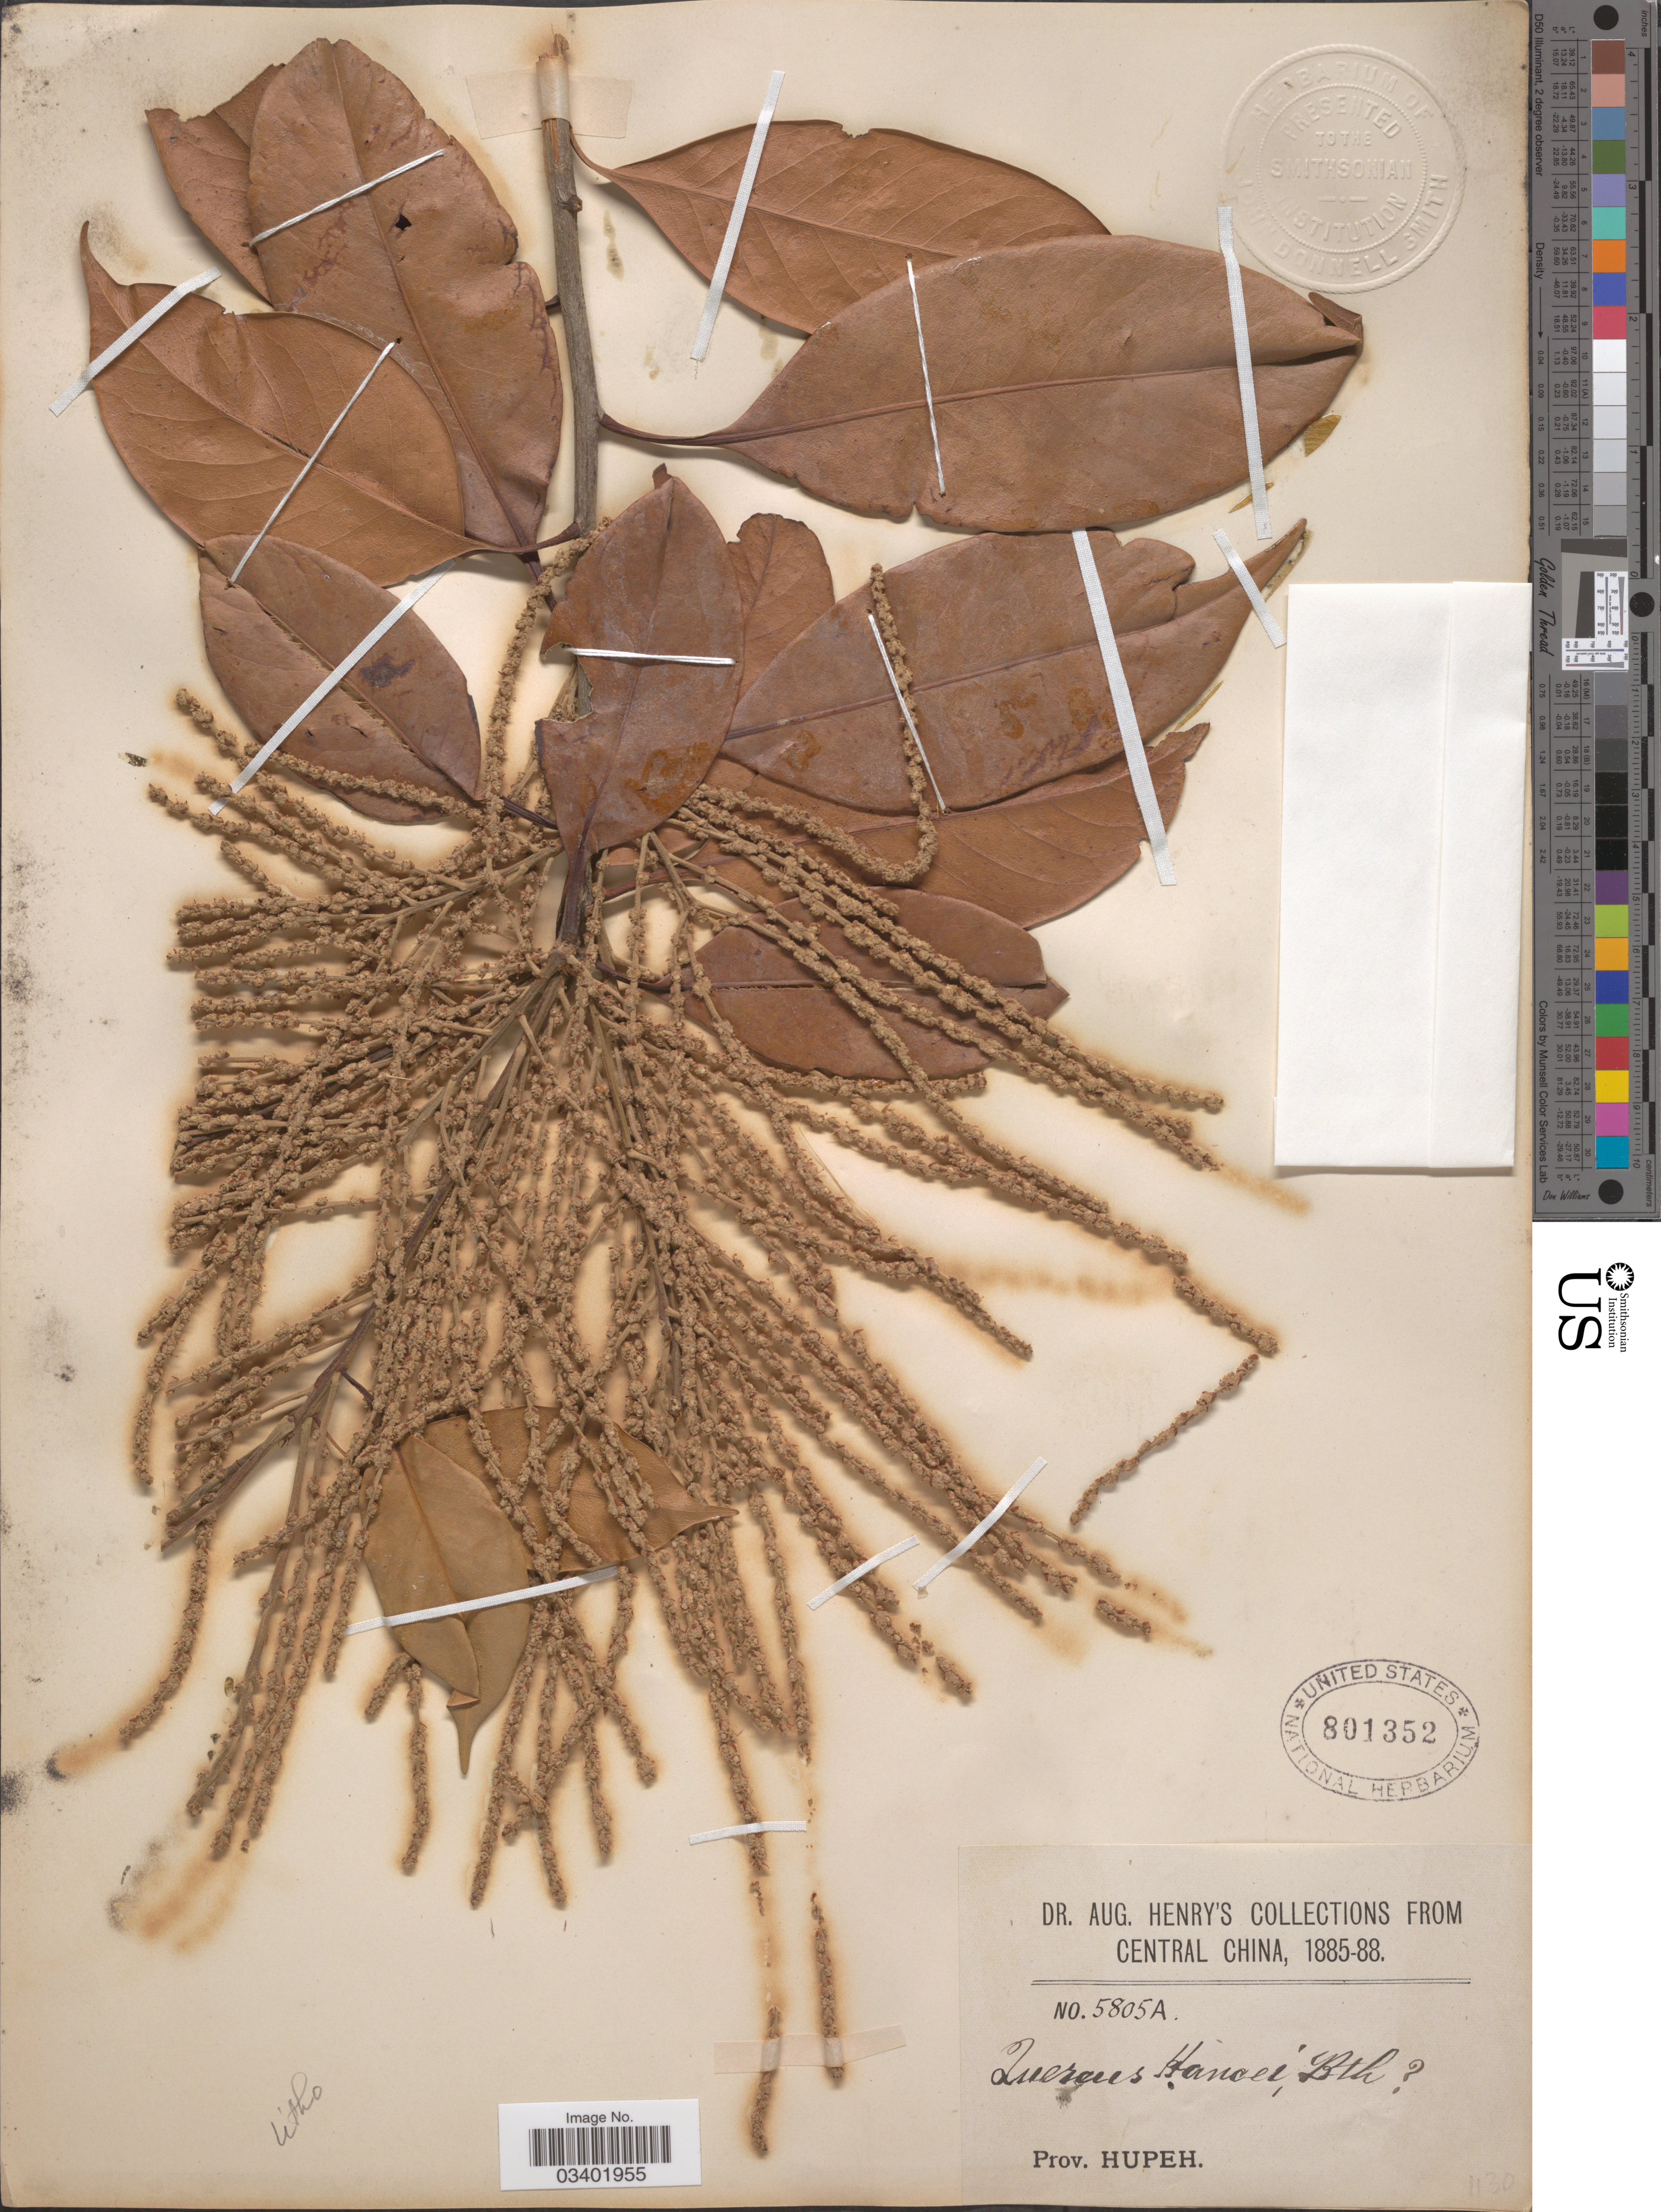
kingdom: Plantae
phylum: Tracheophyta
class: Magnoliopsida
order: Fagales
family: Fagaceae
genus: Lithocarpus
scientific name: Lithocarpus hancei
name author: (Benth.) Rehder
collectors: A. Henry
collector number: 5805 A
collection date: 1885/1888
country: China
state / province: Hubei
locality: Central China. Prov. Hupeh.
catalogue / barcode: US 801352